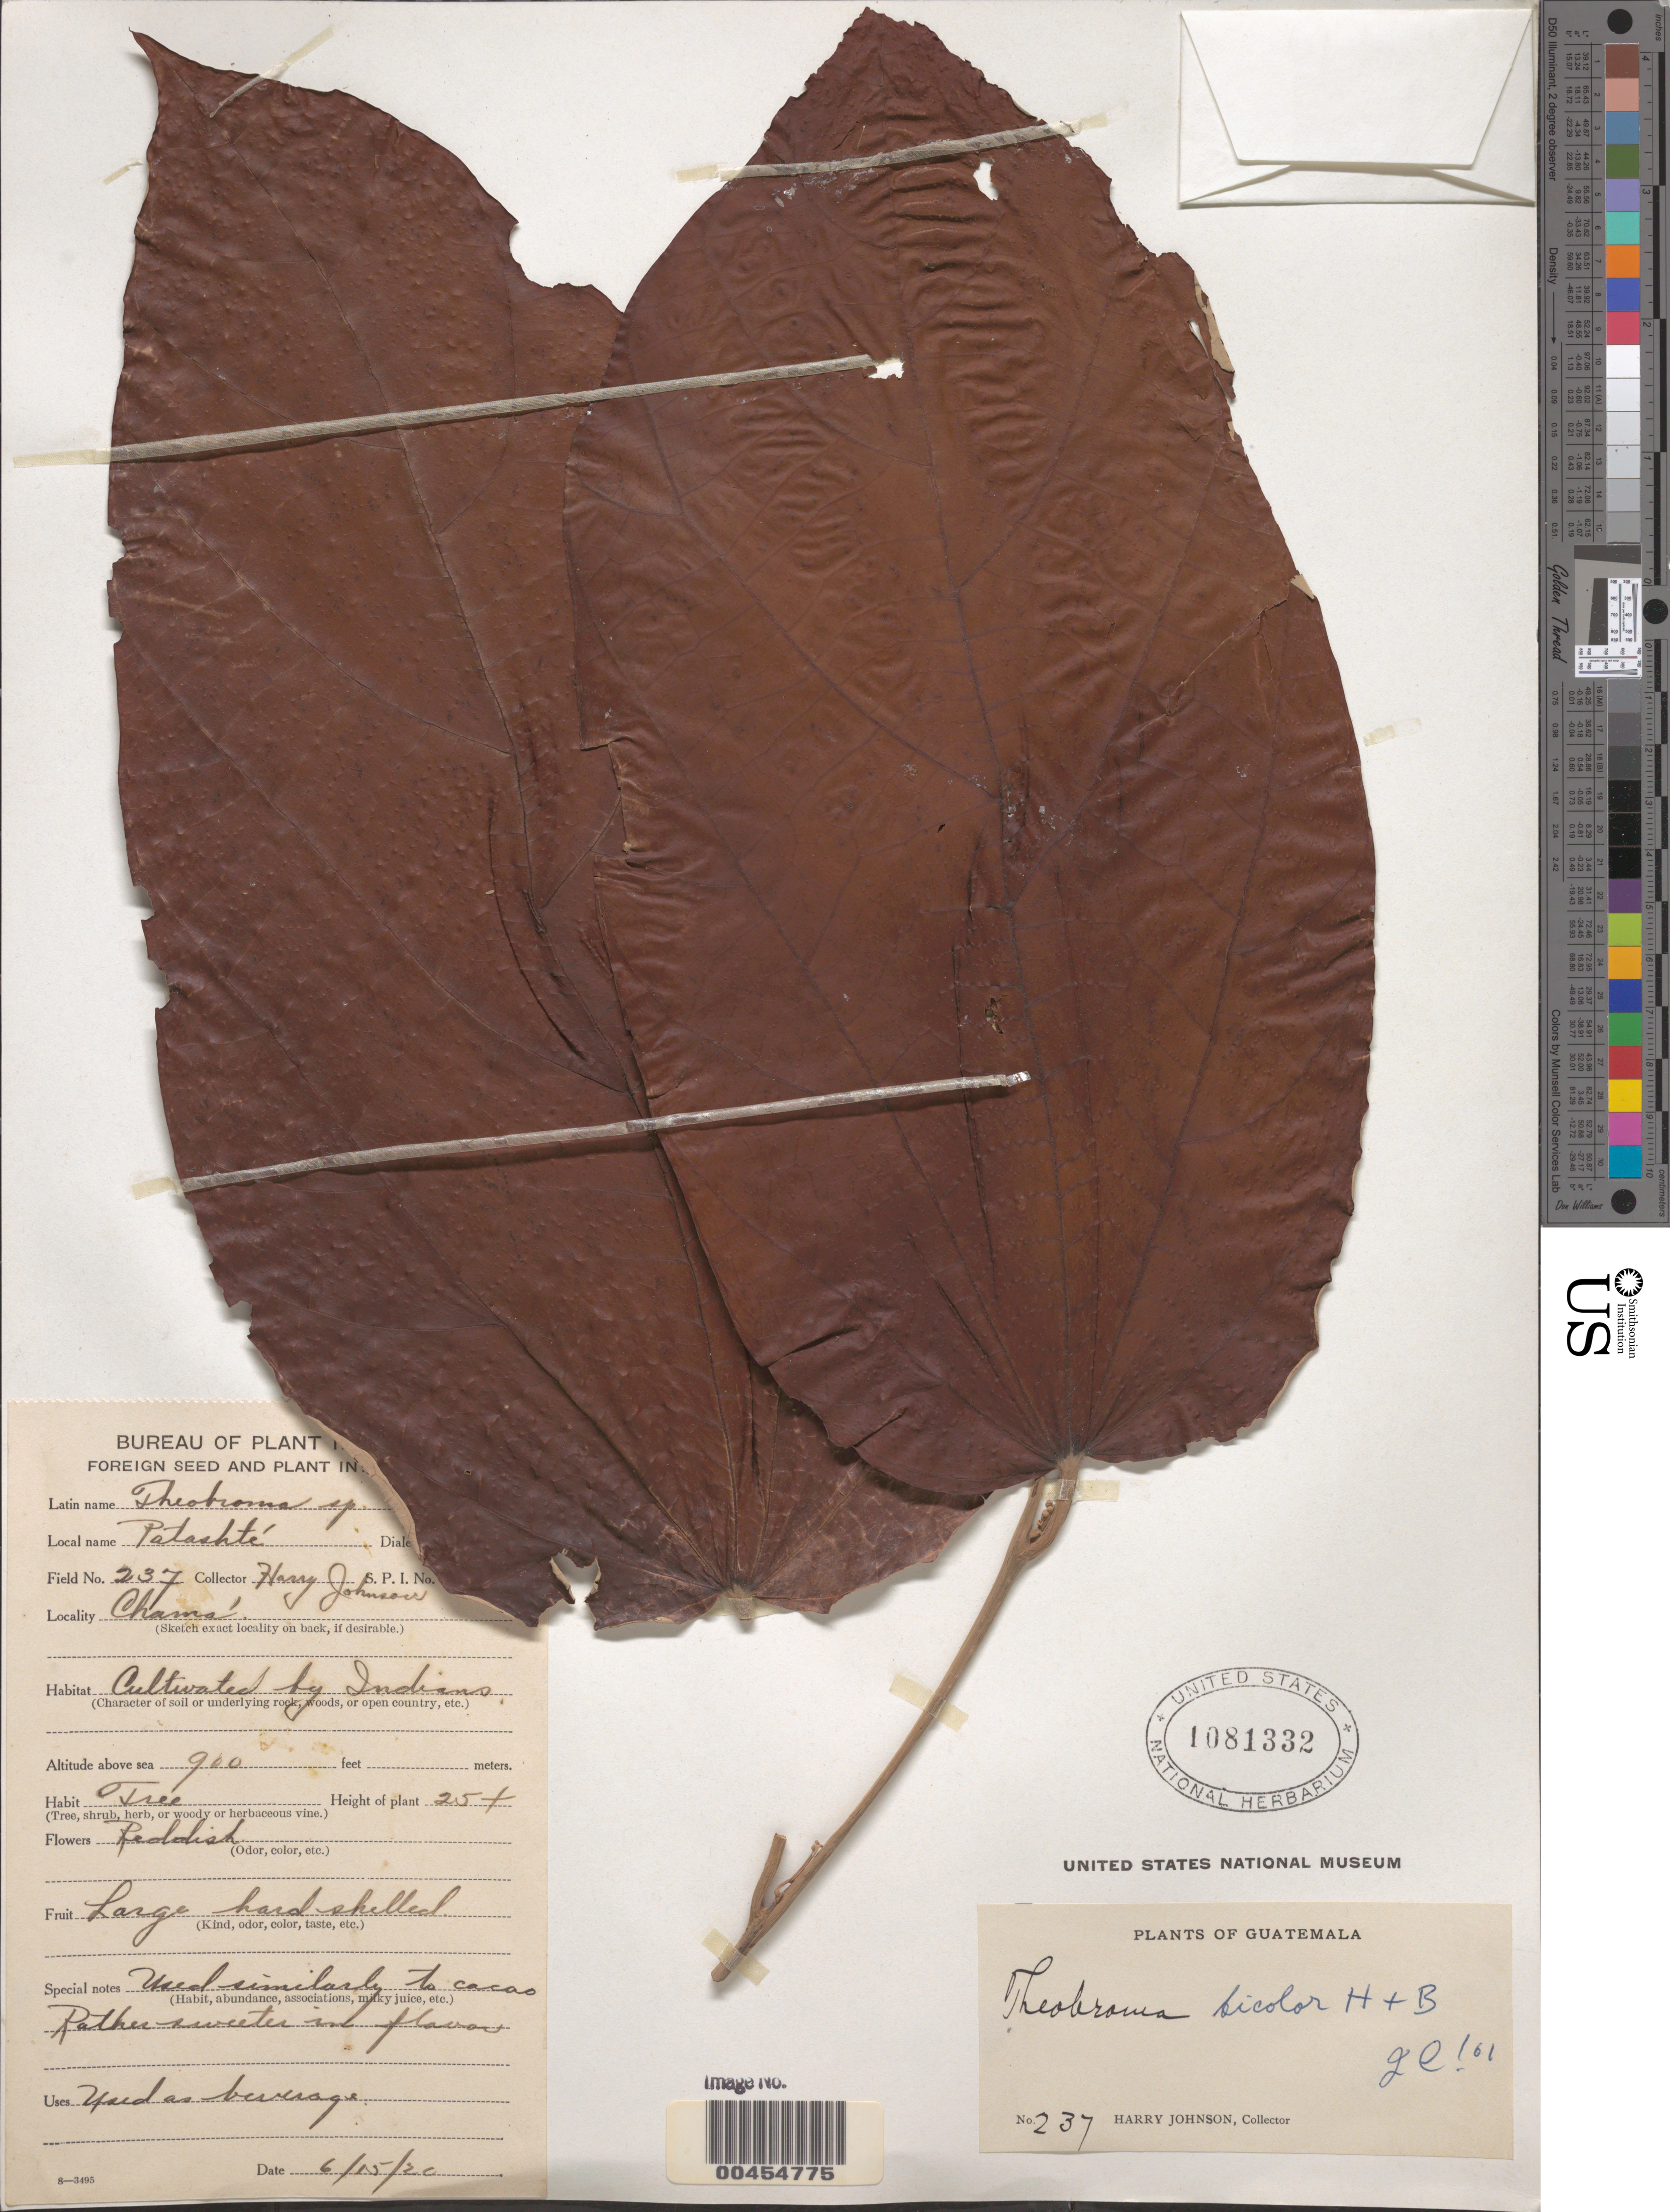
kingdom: Plantae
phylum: Tracheophyta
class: Magnoliopsida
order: Malvales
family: Malvaceae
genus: Theobroma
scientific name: Theobroma bicolor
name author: Bonpl.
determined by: Dorr, L. J., (BOT), Smithsonian Institution - National Museum of Natural History (UNITED STATES)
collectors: H. Johnson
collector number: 237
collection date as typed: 15 Jun 1920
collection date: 1920-06-15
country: Guatemala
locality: Chamá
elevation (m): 900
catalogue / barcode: US 1081332